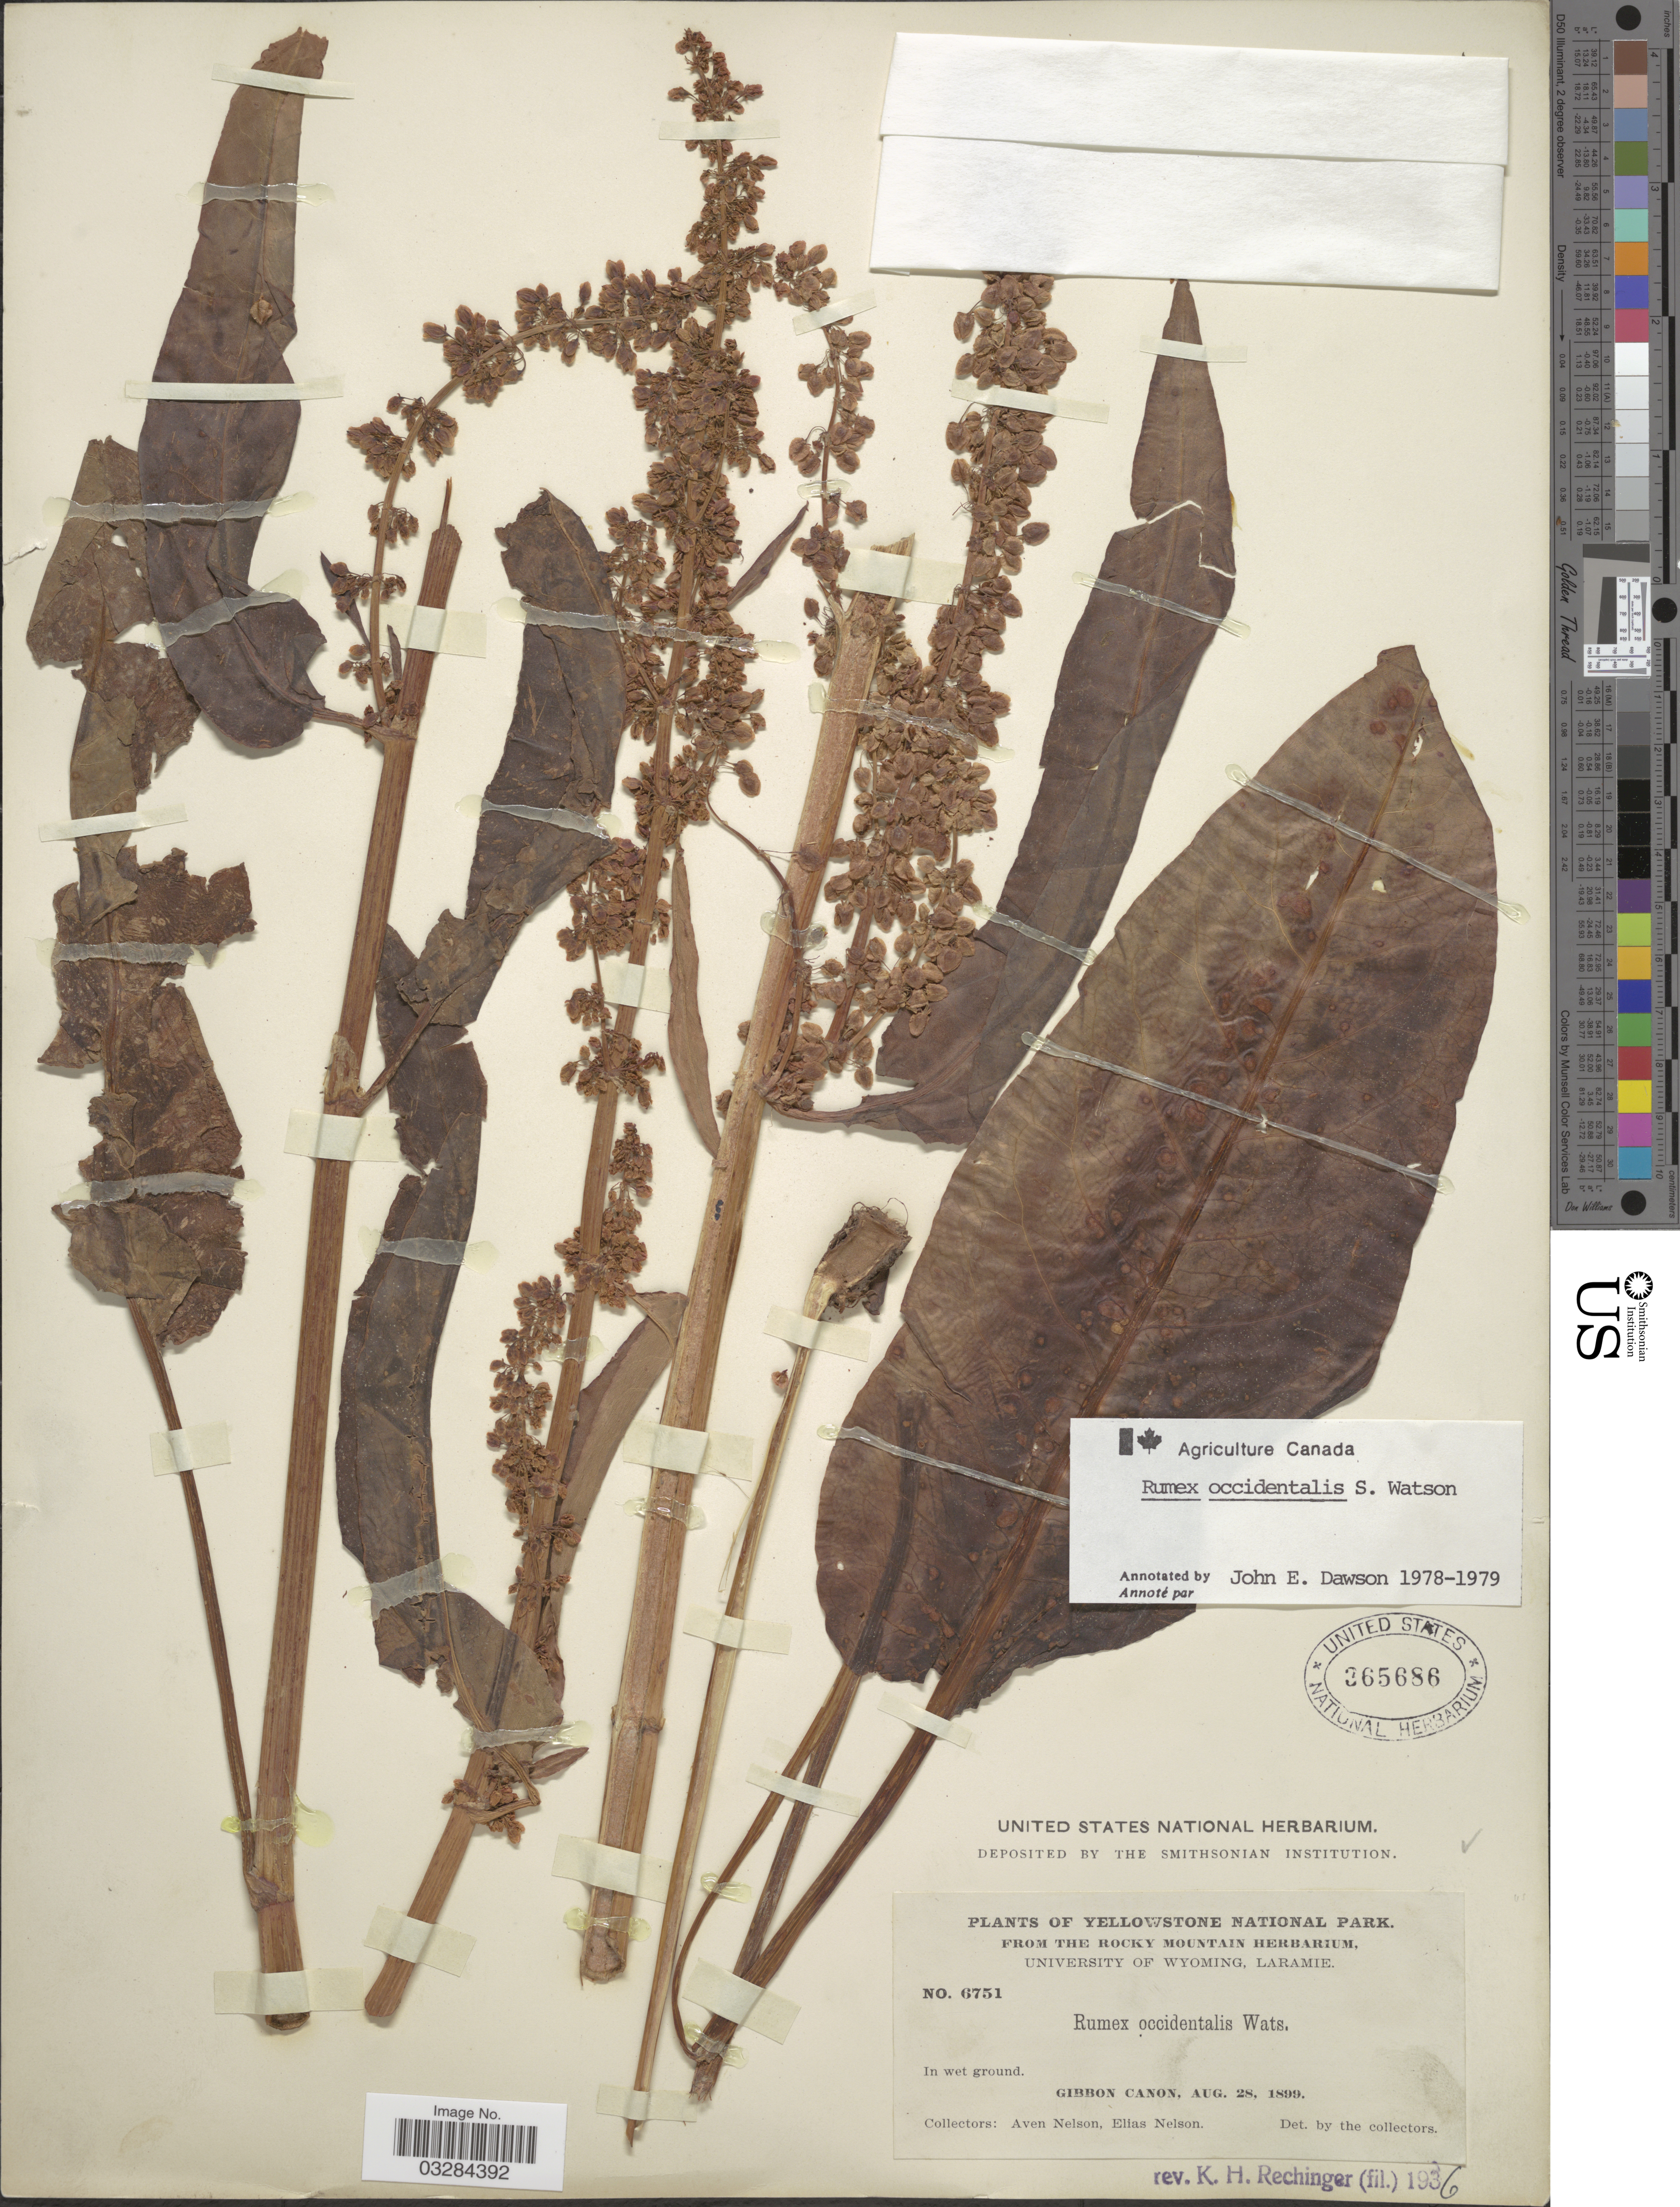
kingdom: Plantae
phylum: Tracheophyta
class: Magnoliopsida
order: Caryophyllales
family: Polygonaceae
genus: Rumex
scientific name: Rumex occidentalis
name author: S. Watson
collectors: A. Nelson & E. Nelson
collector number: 6751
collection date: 1899-08-28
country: United States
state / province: Wyoming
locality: Yellowstone National Park. In wet ground. Gibbon Canon.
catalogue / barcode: US 365686